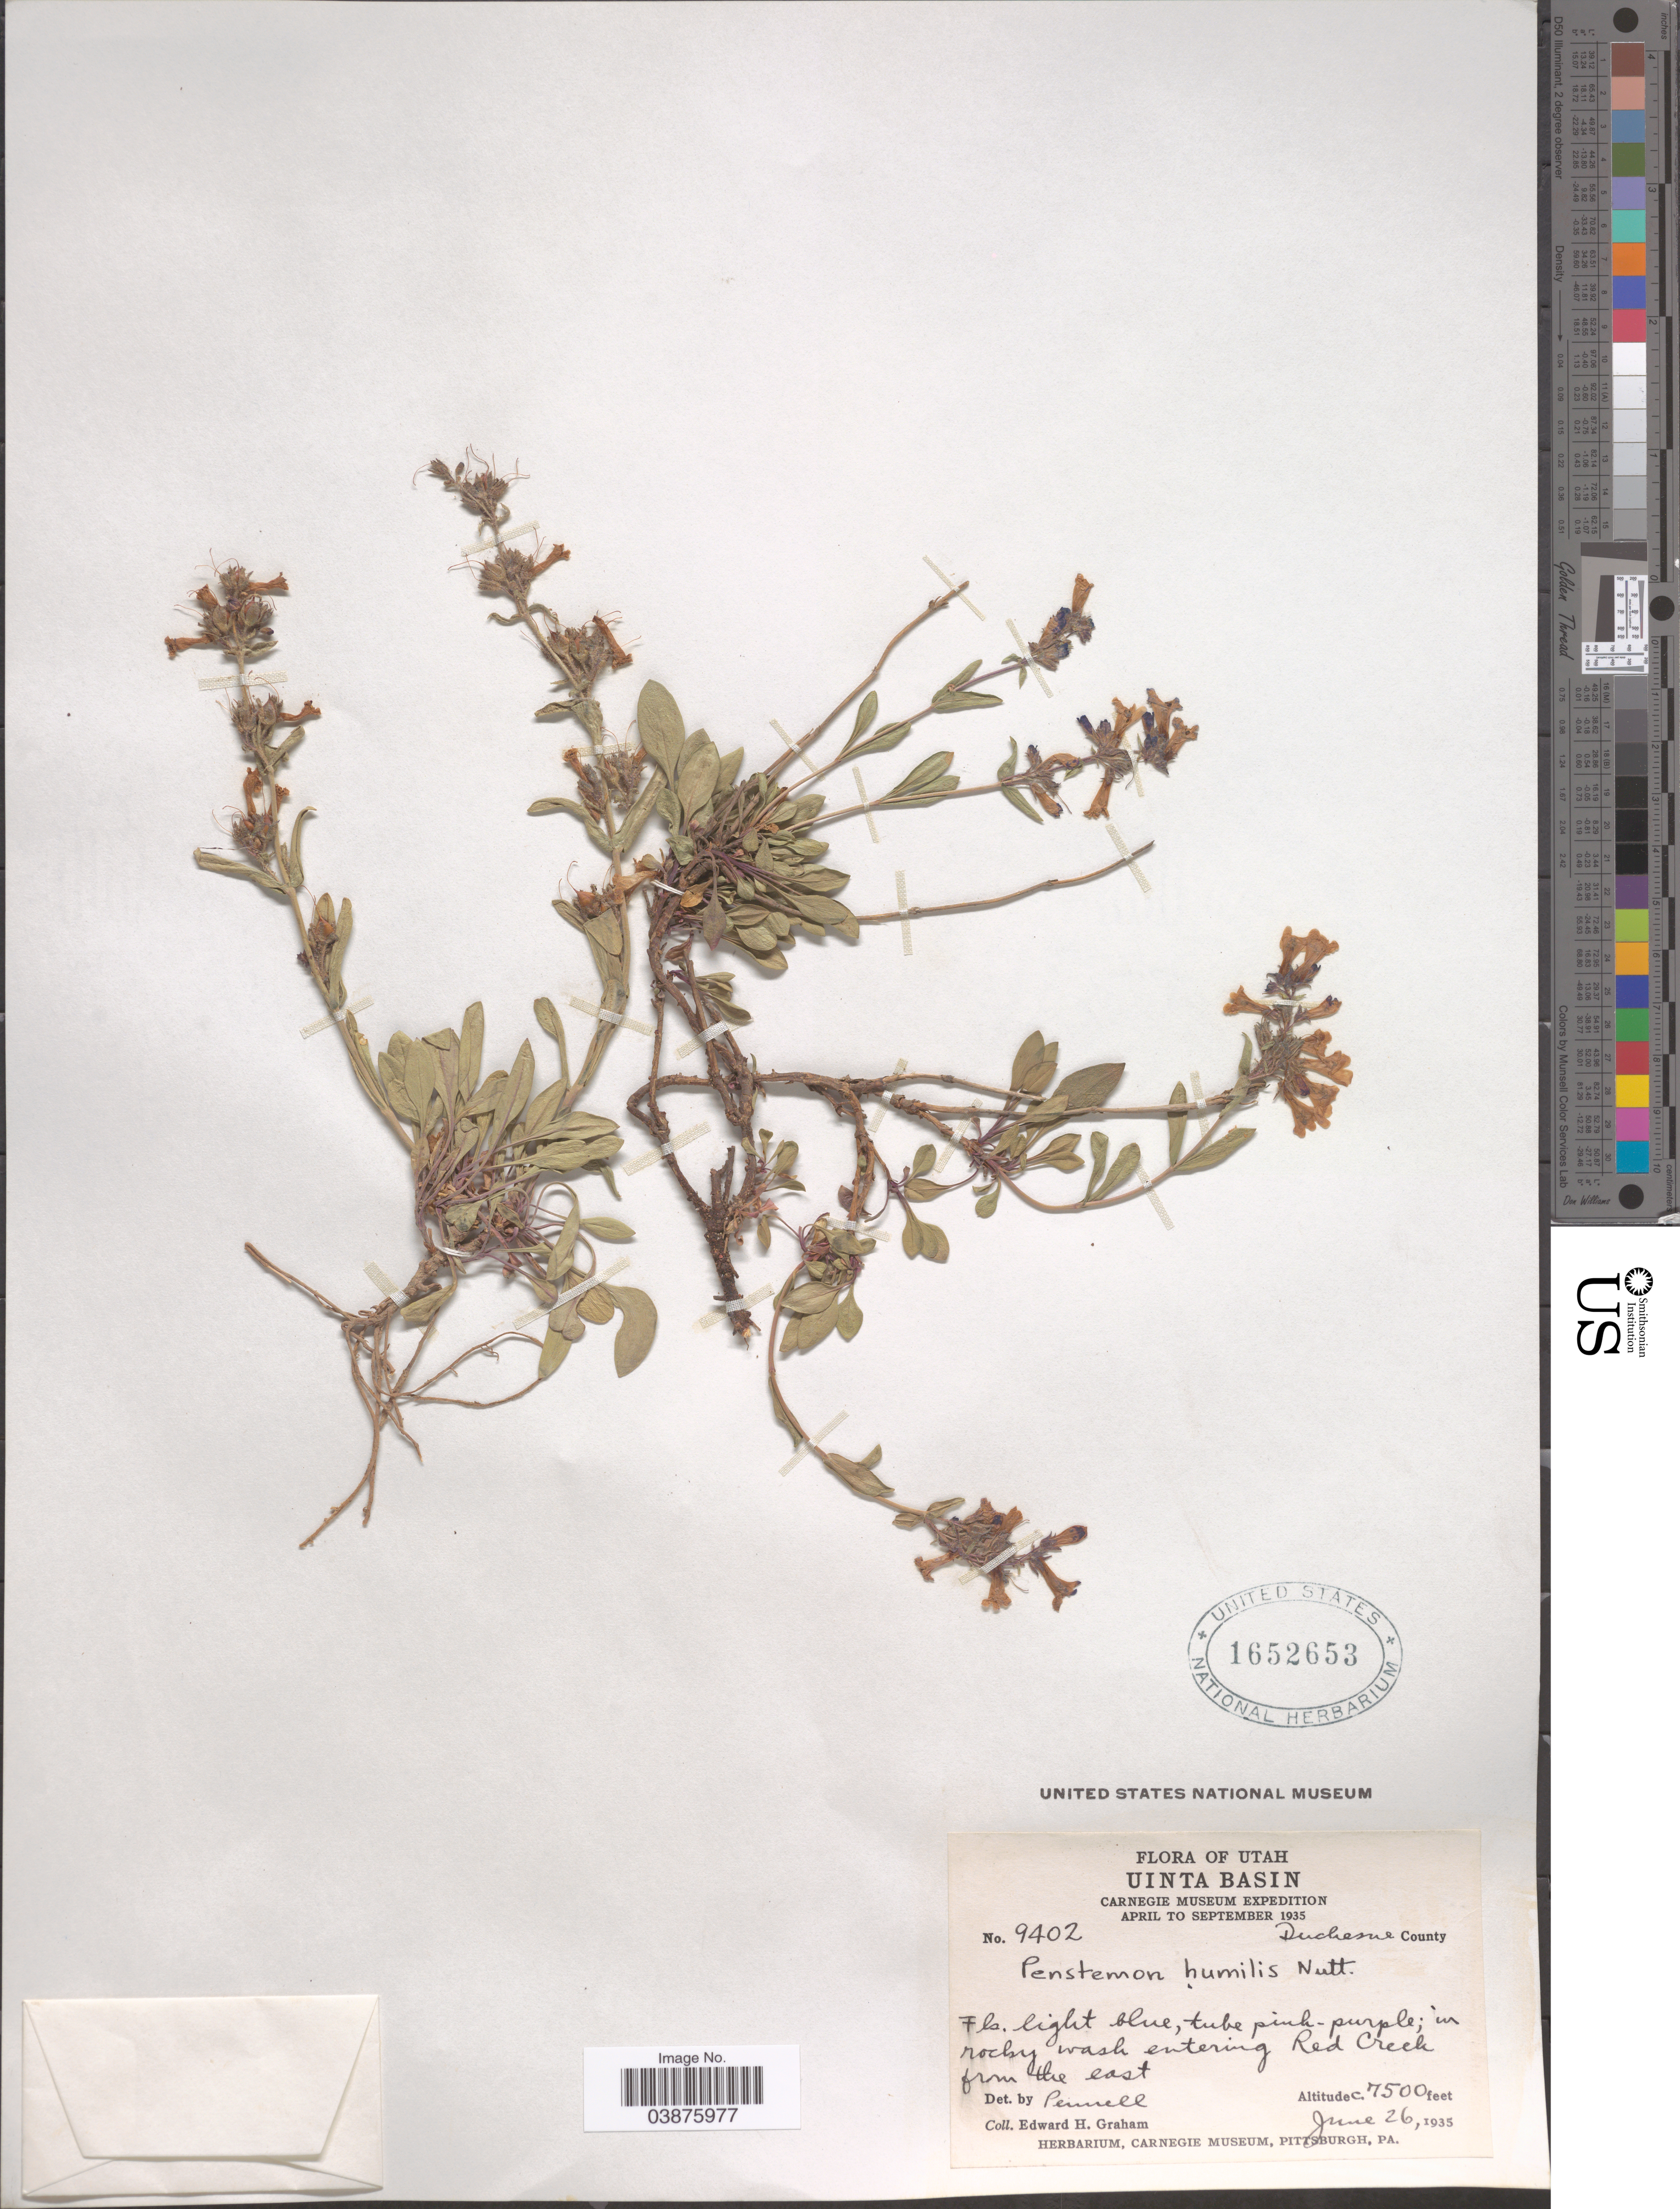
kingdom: Plantae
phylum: Tracheophyta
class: Magnoliopsida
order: Lamiales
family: Plantaginaceae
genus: Penstemon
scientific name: Penstemon humilis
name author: Nutt. ex A. Gray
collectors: E. H. Graham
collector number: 9402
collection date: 1935-06-26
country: United States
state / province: Utah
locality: Uinta Basin. Duchesne County. Entering Red Creek from the east.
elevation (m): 2286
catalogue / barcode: US 1652653